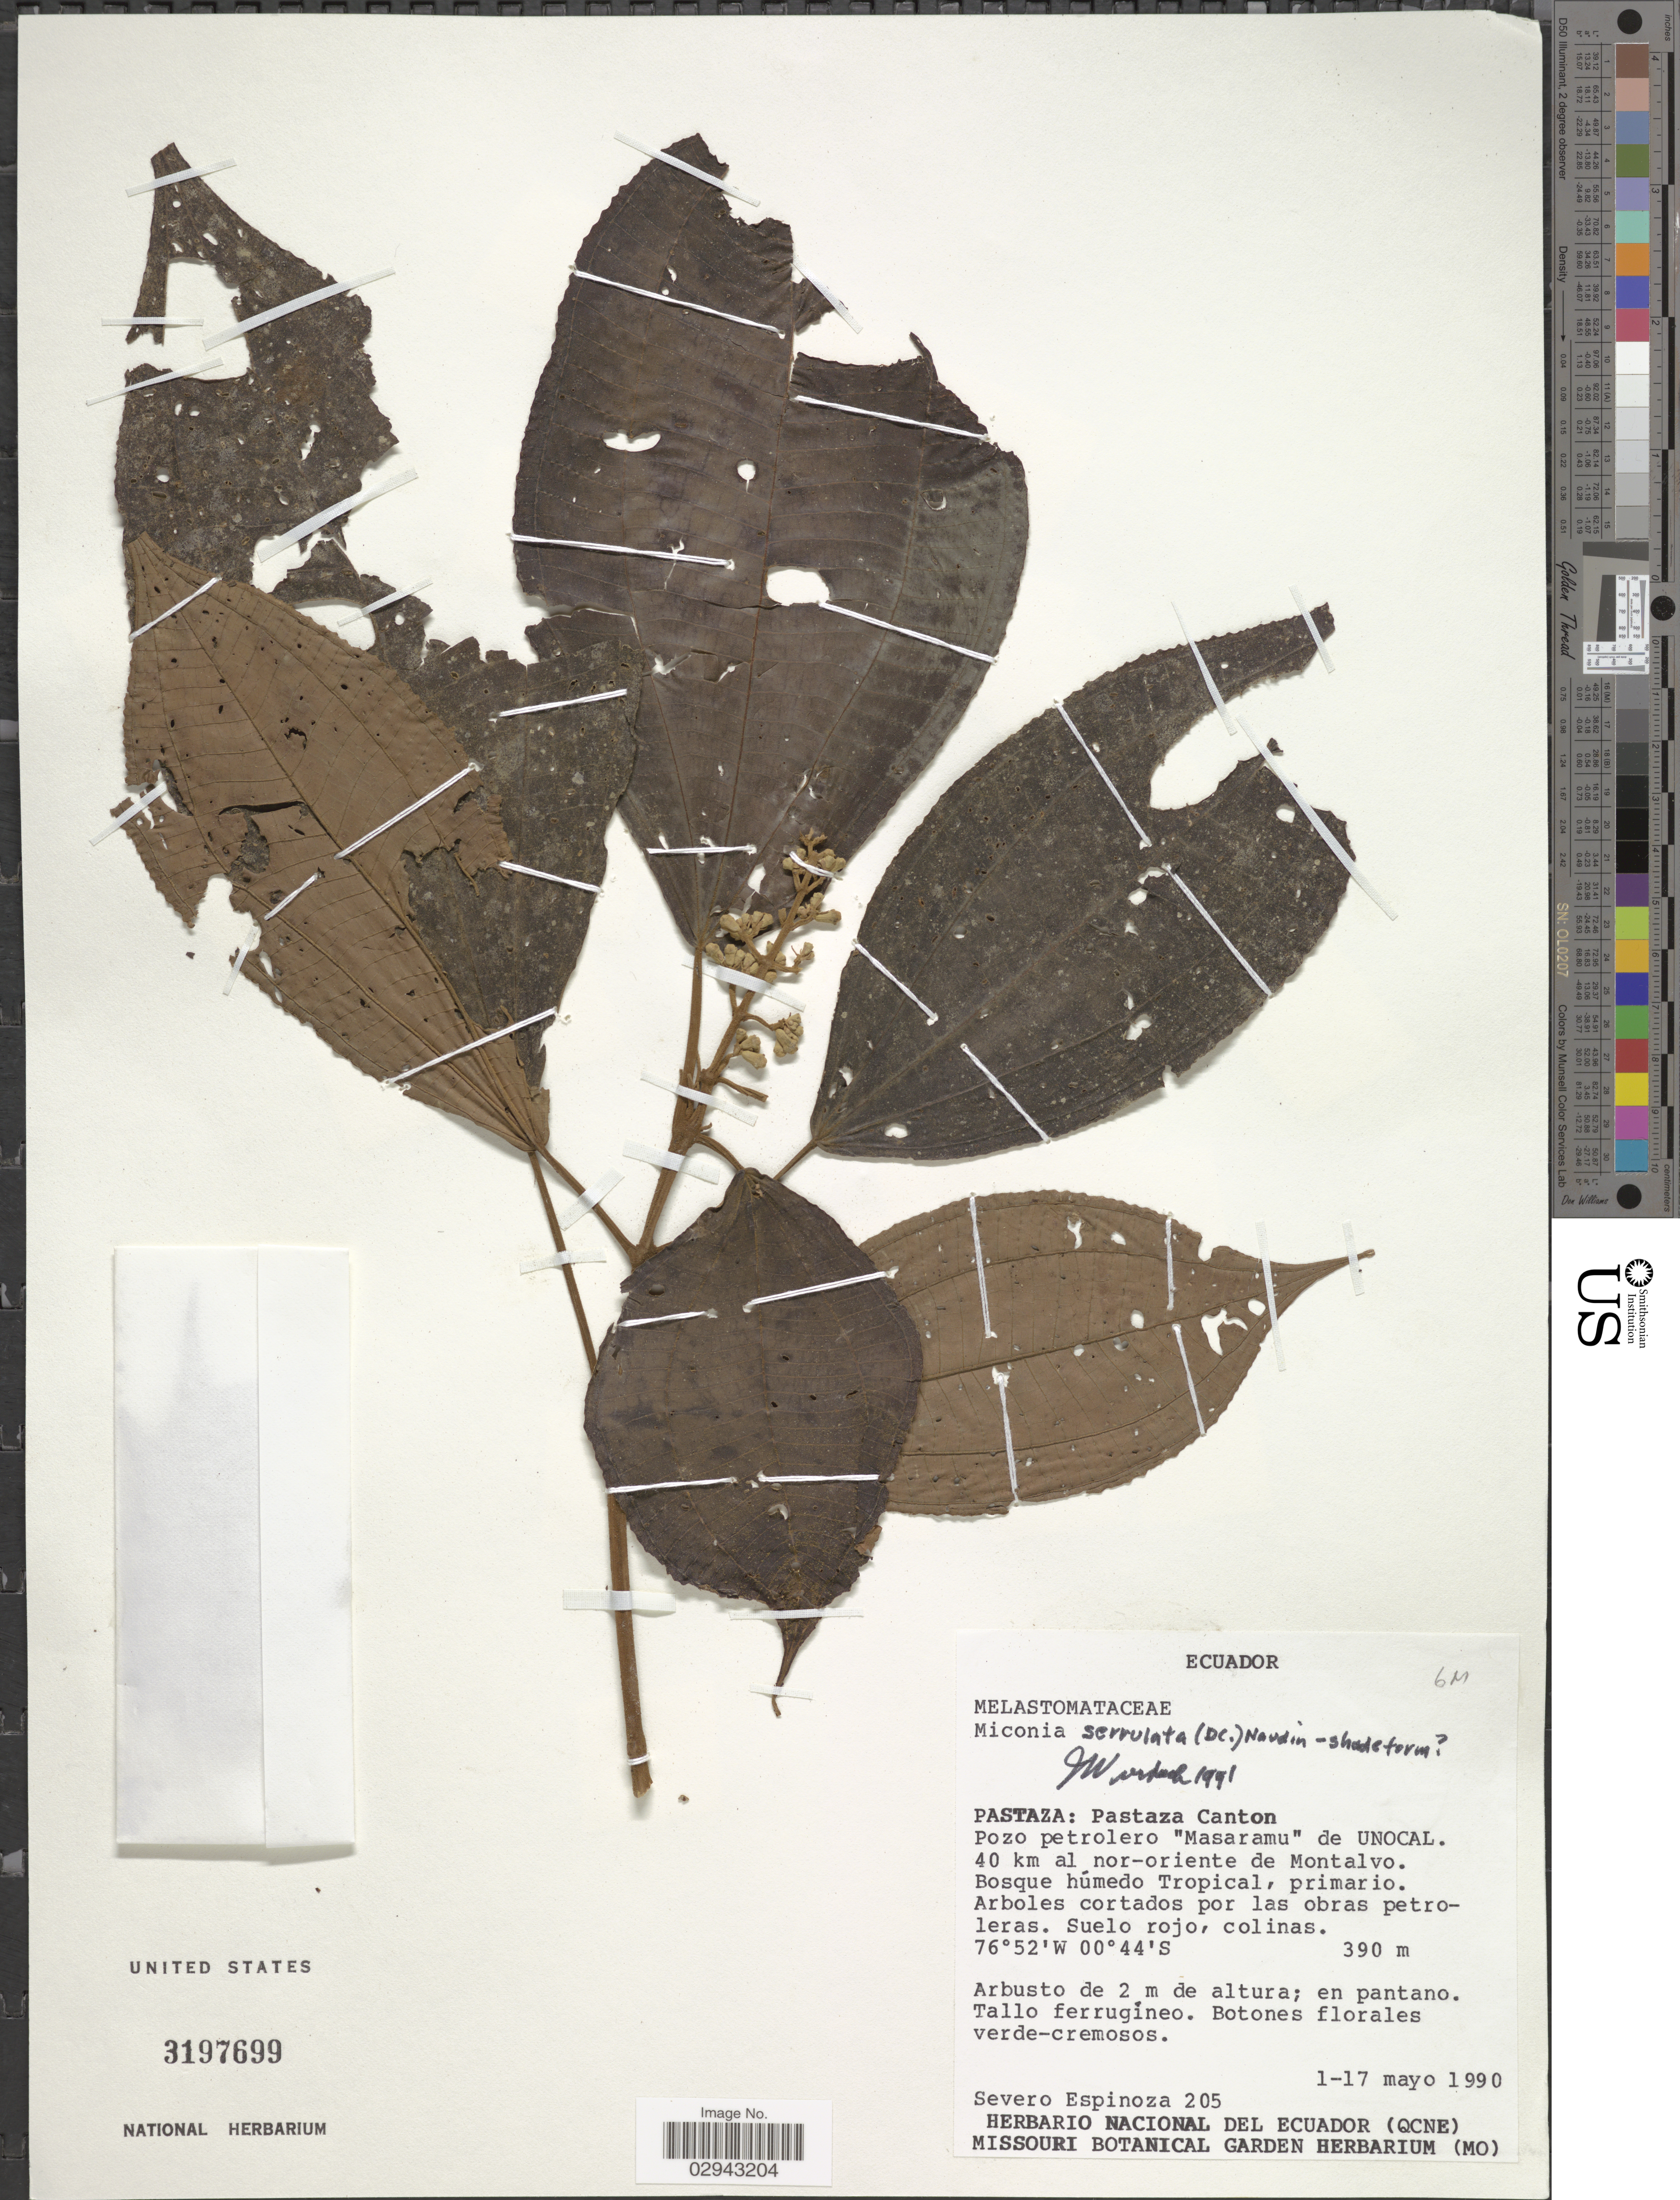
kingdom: Plantae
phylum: Tracheophyta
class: Magnoliopsida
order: Myrtales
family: Melastomataceae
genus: Miconia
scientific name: Miconia serrulata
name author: (DC.) Naudin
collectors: S. Espinoza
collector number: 205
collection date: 1990-05-01/1990-05-17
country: Ecuador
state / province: Pastaza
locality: Pastaza Canton. Pozo petrolero "Masaramu" de UNOCAL. 40 km al nor-oriente de Montalvo. Bosque húmedo Tropical, primario.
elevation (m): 390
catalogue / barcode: US 3197699